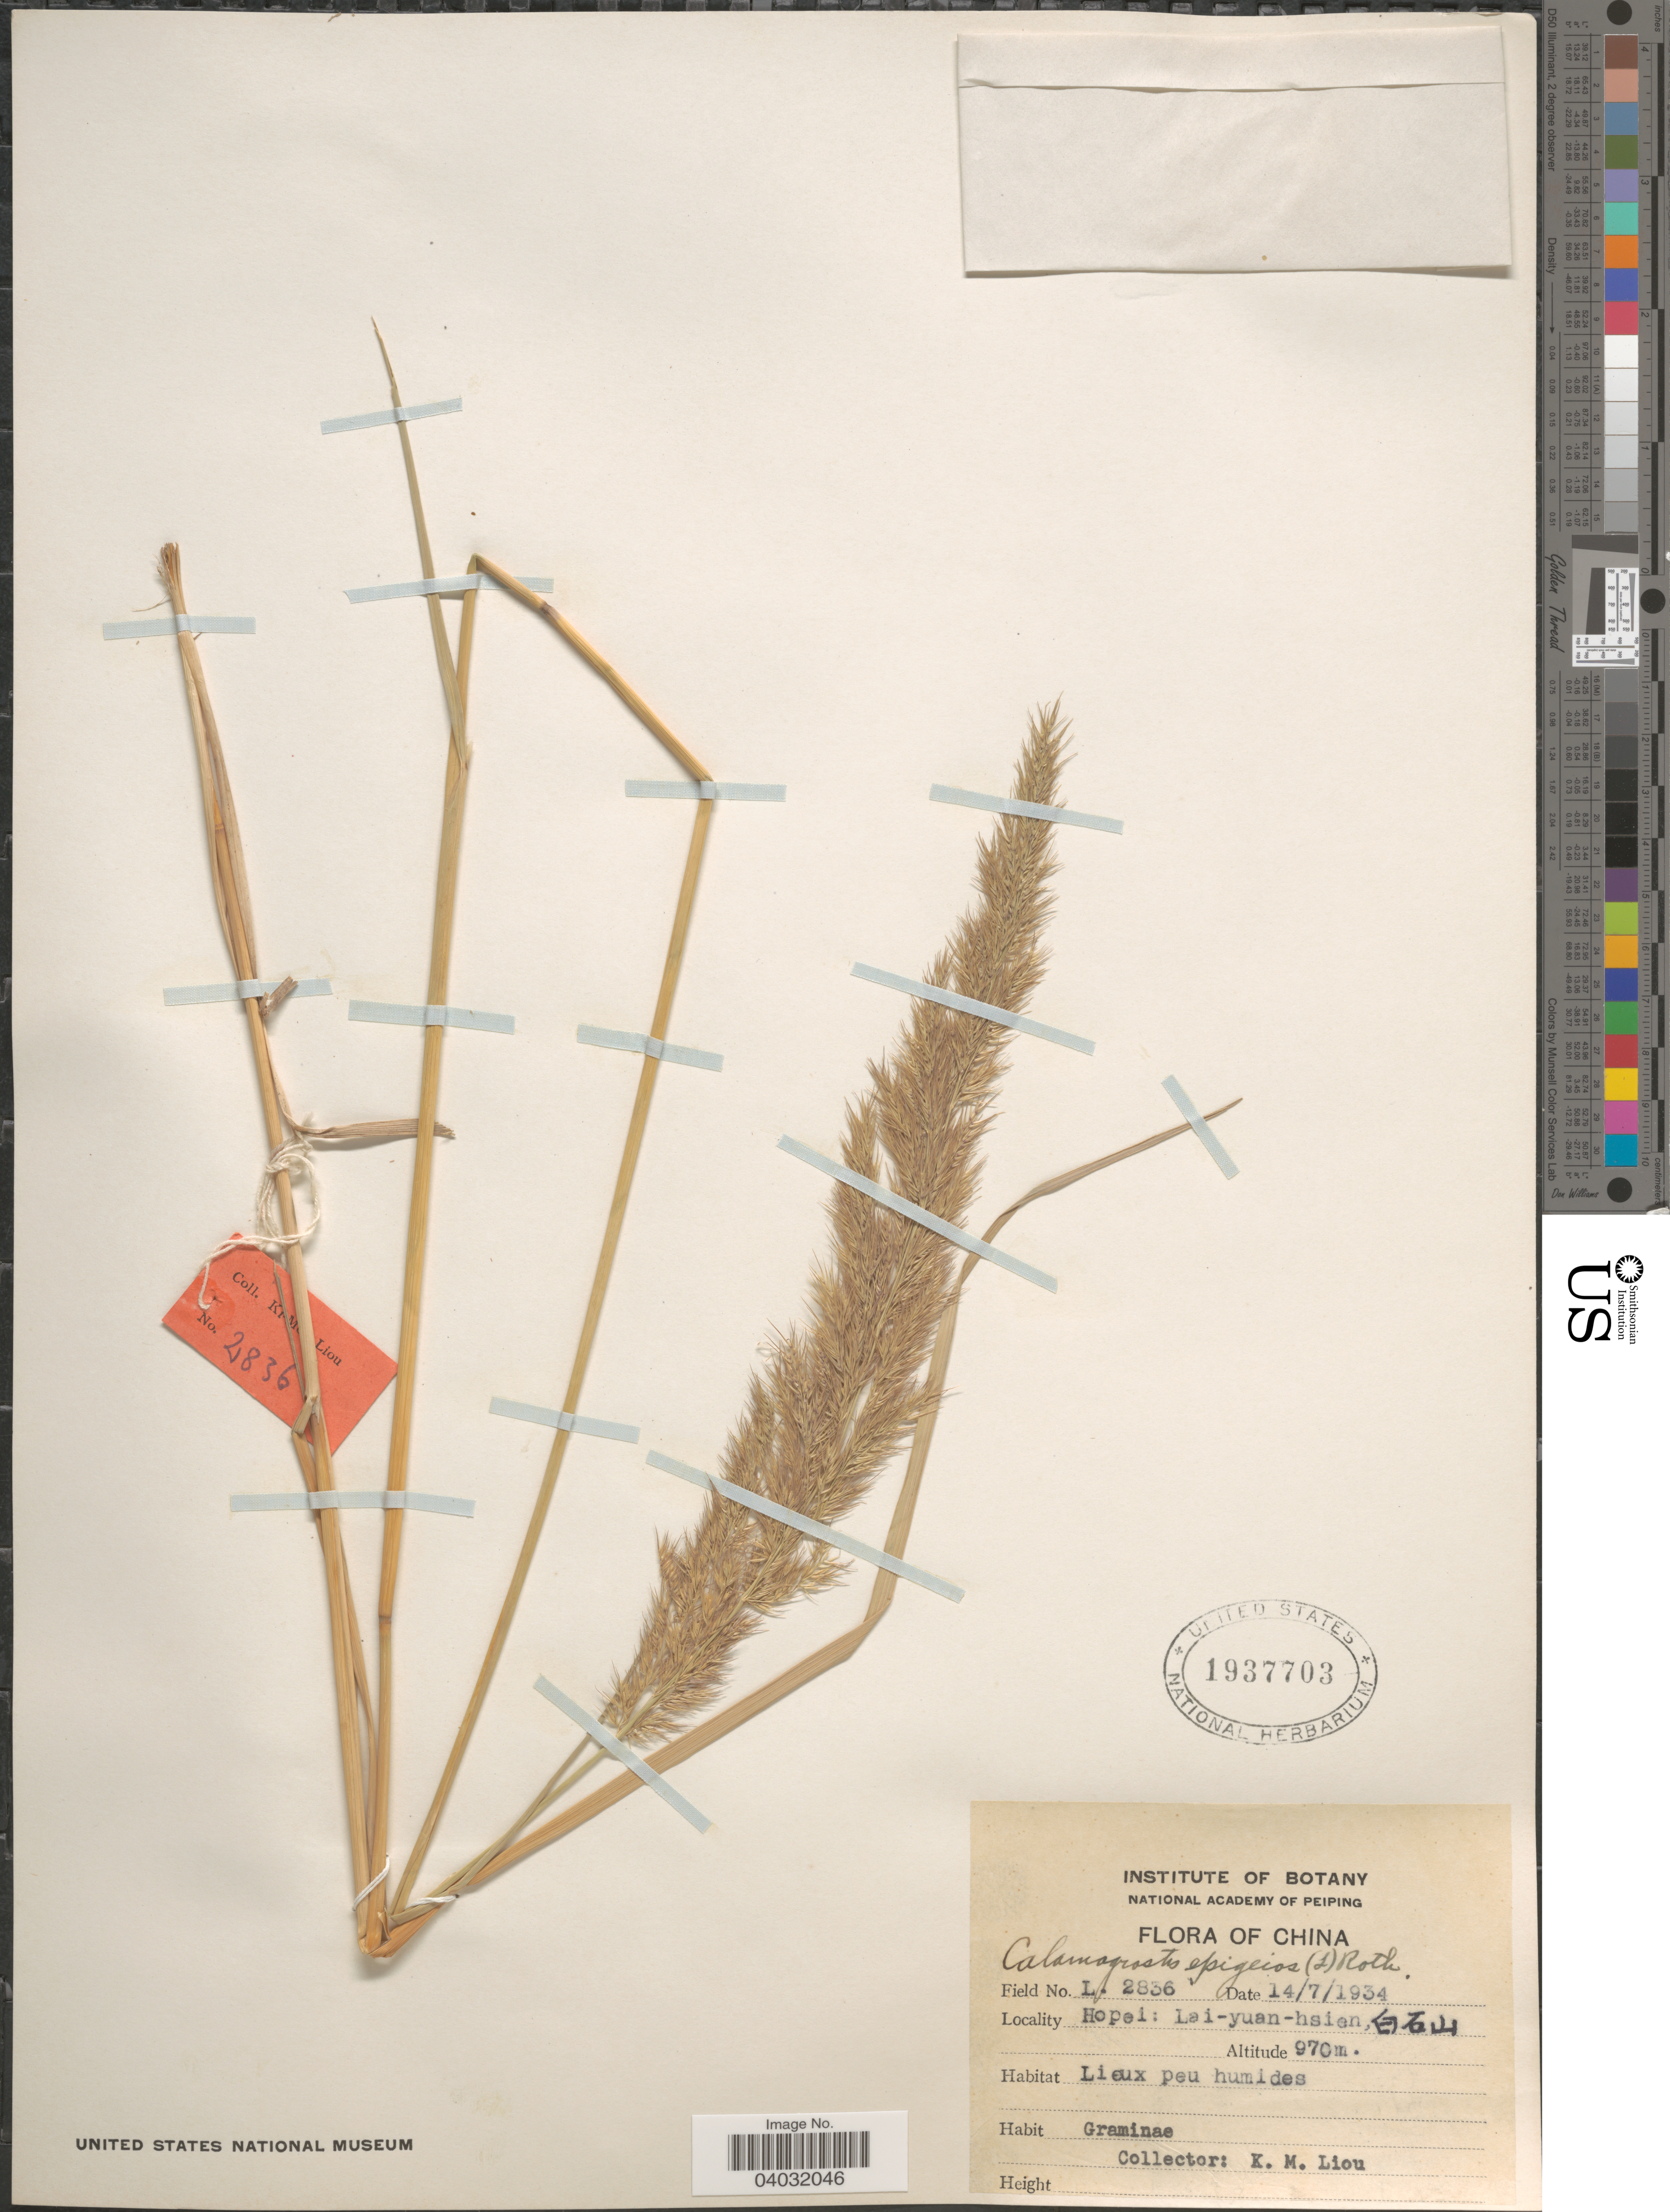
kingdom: Plantae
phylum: Tracheophyta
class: Liliopsida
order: Poales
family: Poaceae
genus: Calamagrostis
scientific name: Calamagrostis epigeios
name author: (L.) Roth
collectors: K. M. Liou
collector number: L2836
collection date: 1934-07-14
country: China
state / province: Hubei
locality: Hopei: Lai-yuan-hsien, X.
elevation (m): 970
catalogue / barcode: US 1937703